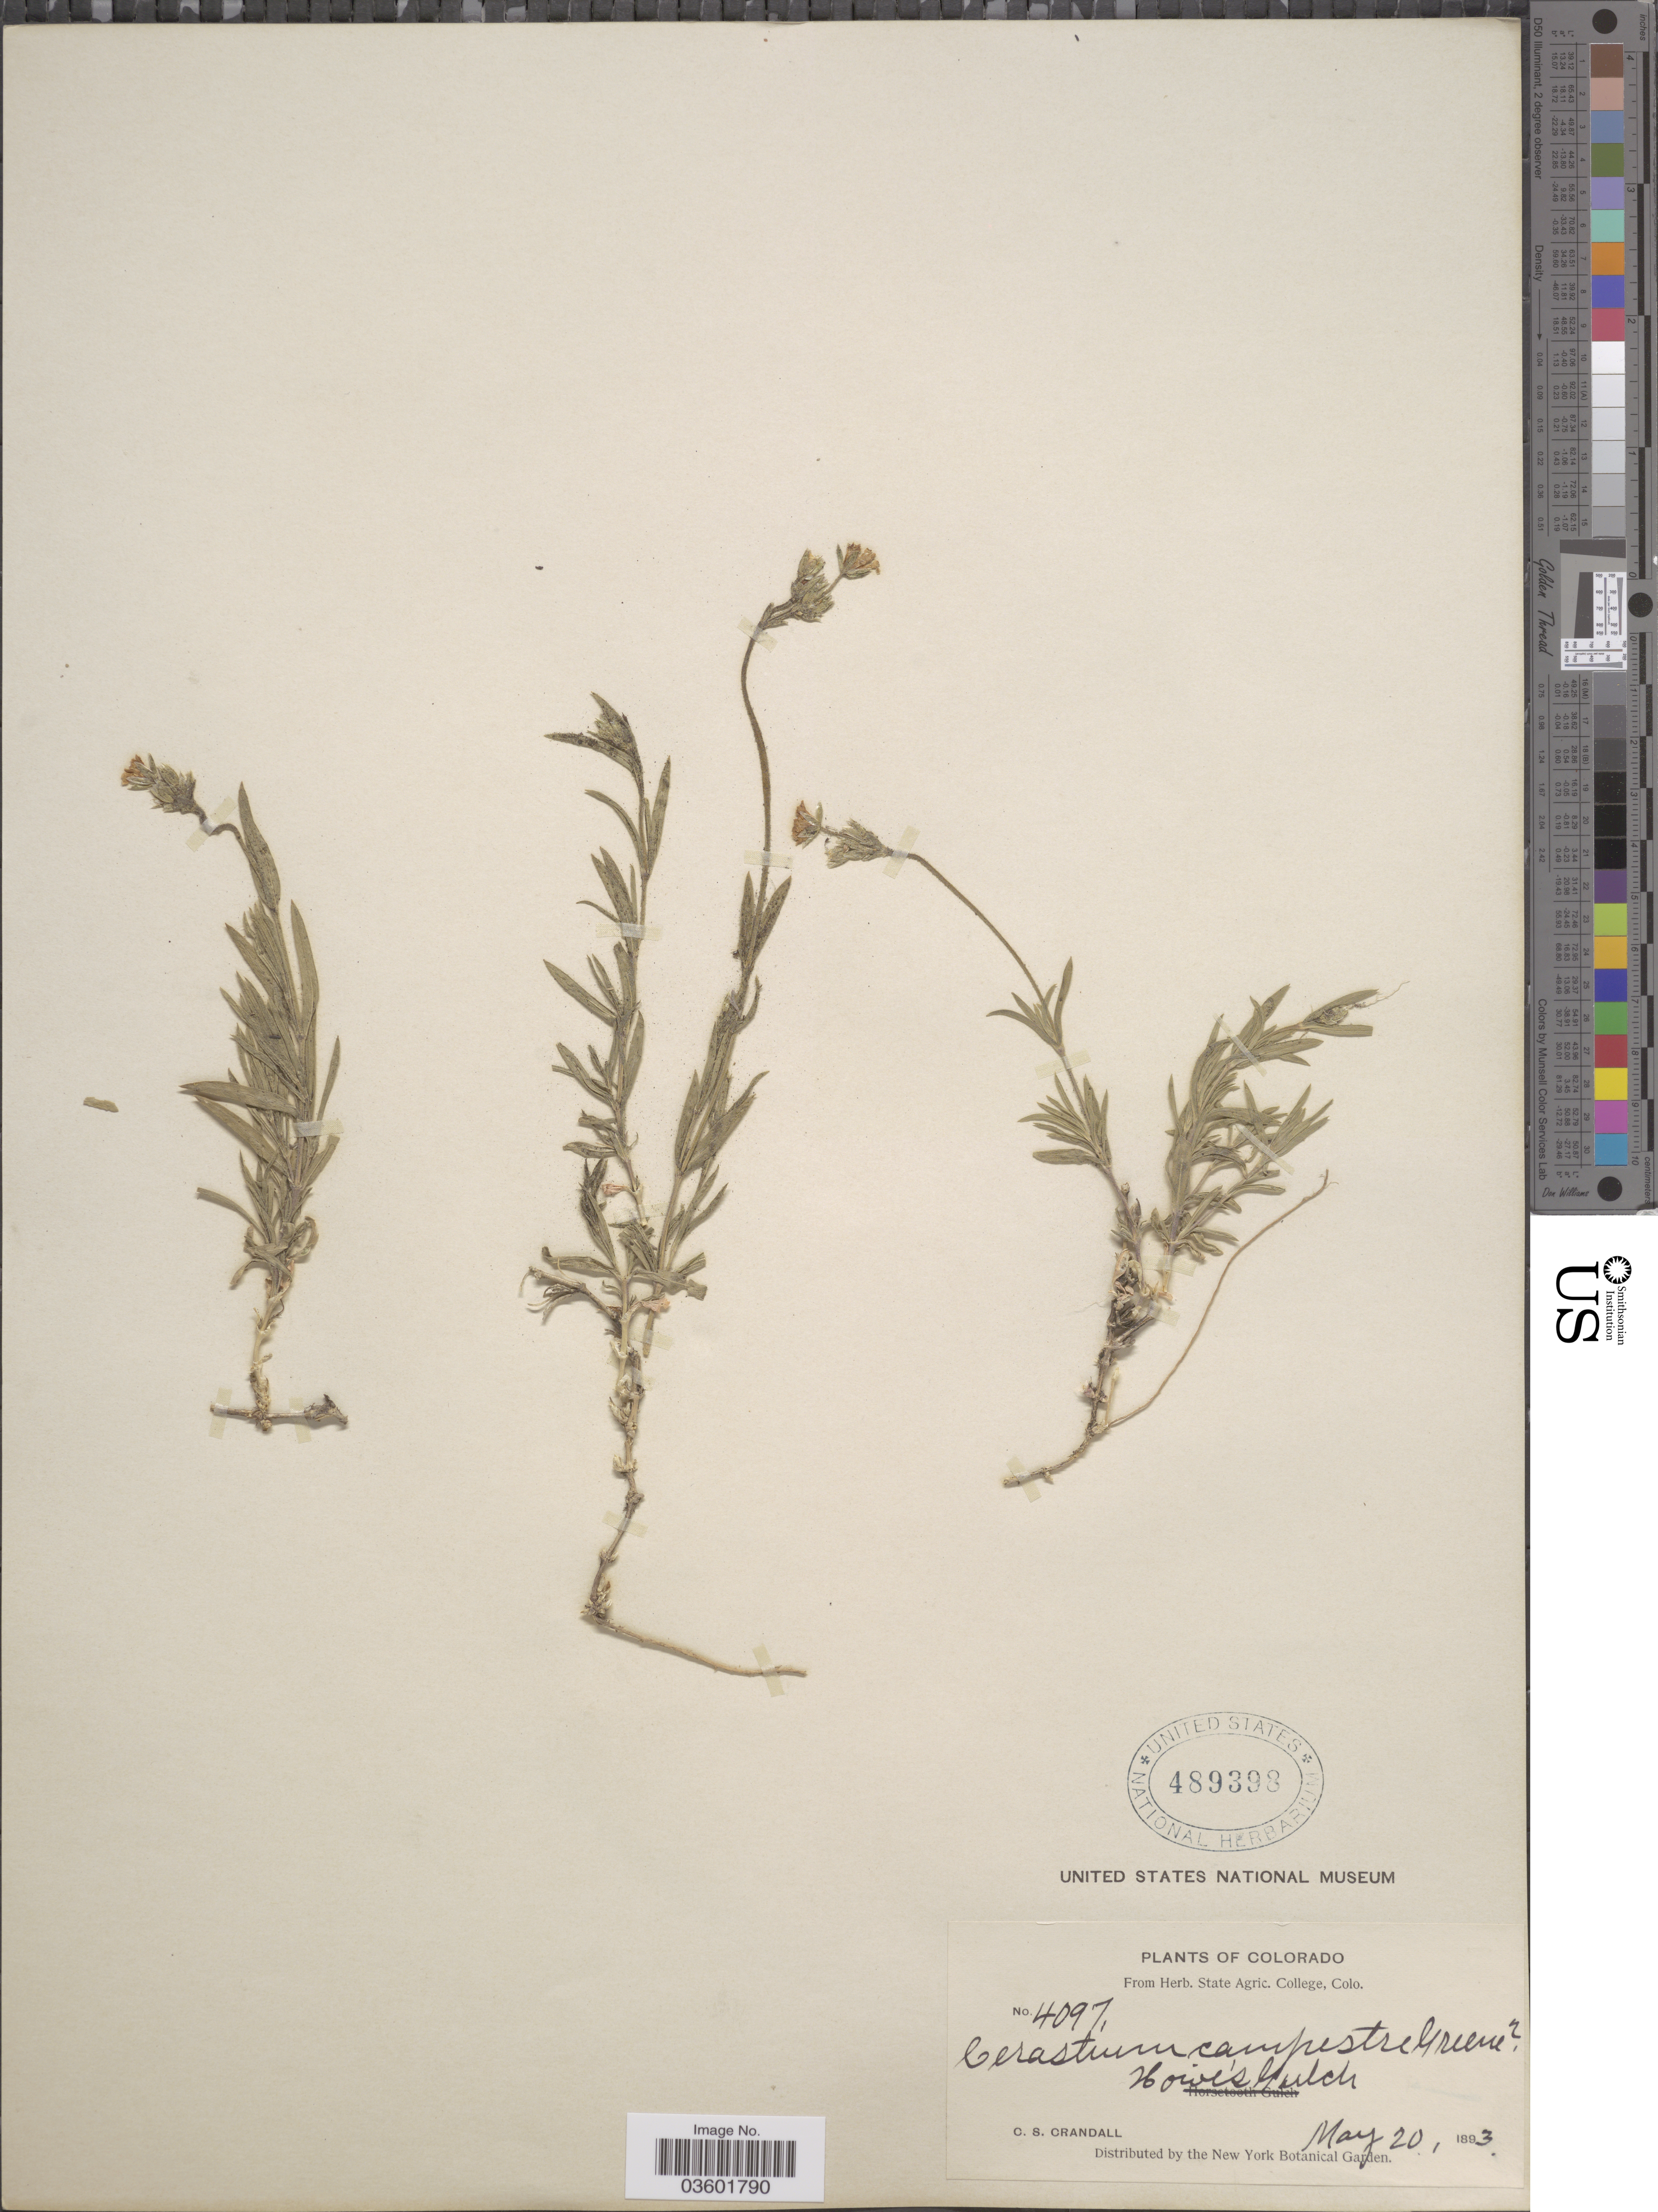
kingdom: Plantae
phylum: Tracheophyta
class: Magnoliopsida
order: Caryophyllales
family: Caryophyllaceae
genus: Cerastium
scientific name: Cerastium campestre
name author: Greene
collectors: C. Crandall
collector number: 4097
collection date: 1893-05-20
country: United States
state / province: Colorado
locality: Howe's Gulch.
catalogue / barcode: US 489398